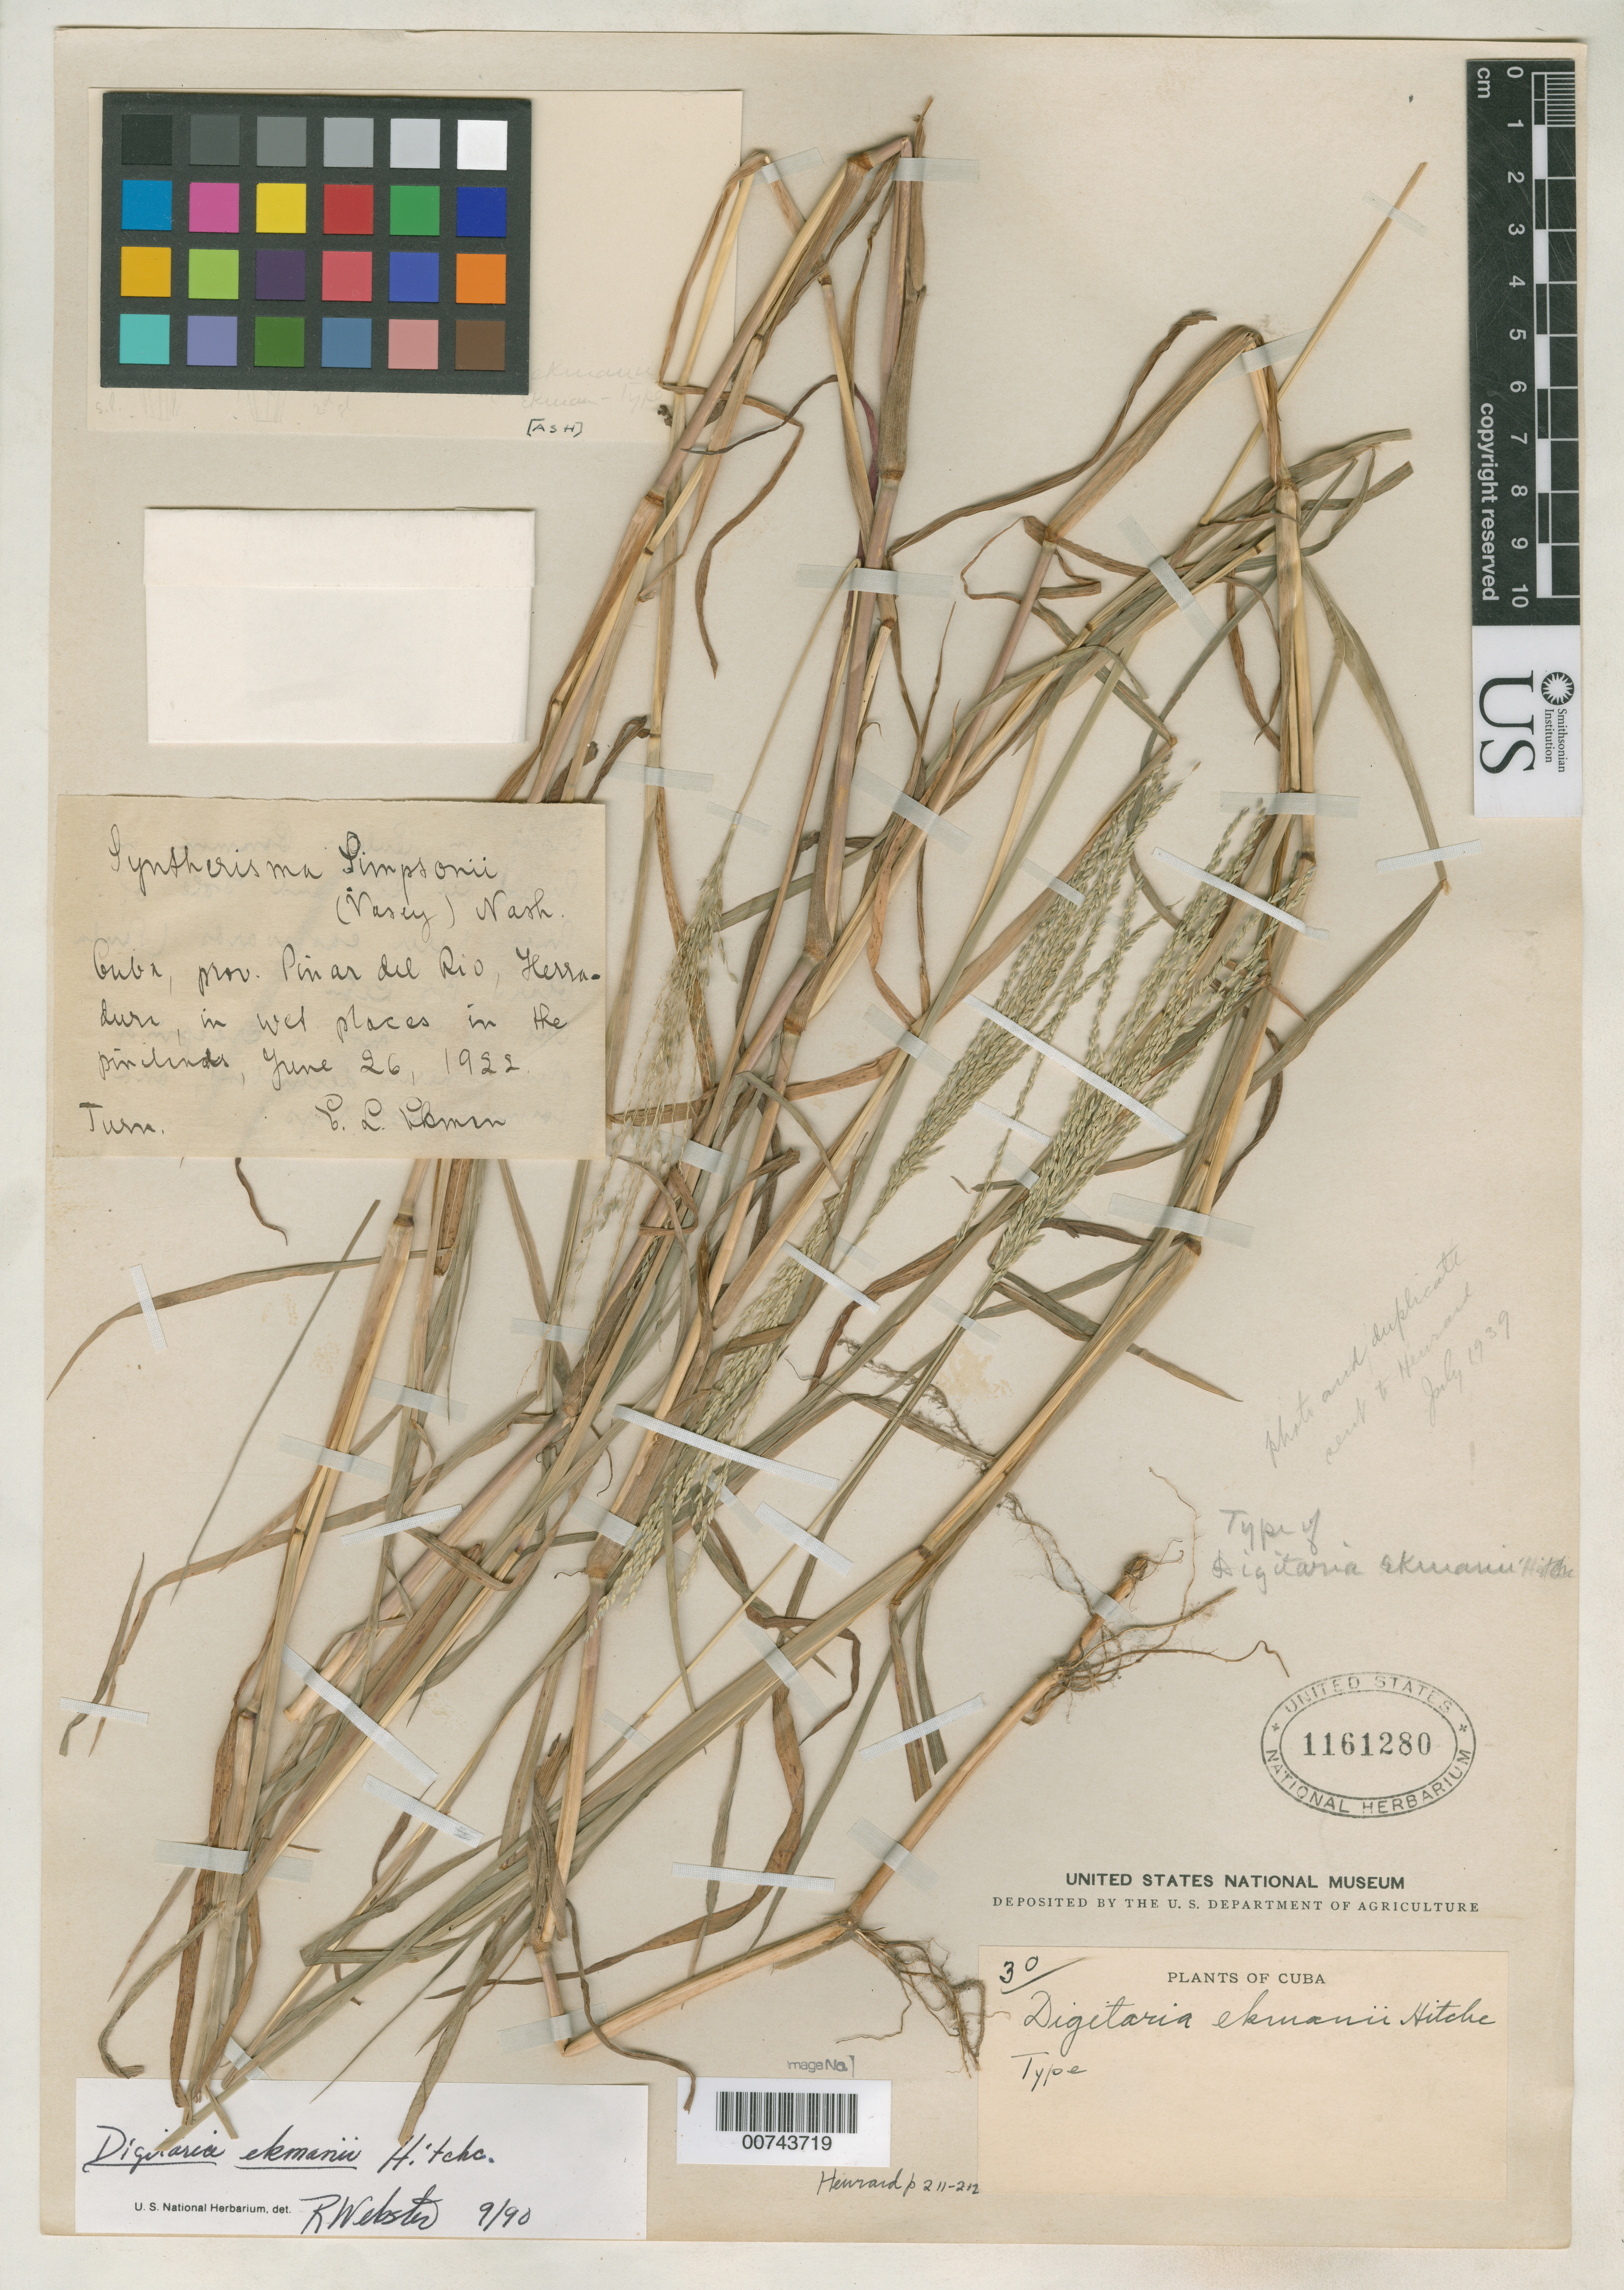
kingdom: Plantae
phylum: Tracheophyta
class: Liliopsida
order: Poales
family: Poaceae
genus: Digitaria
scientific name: Digitaria ekmanii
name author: Hitchc.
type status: Holotype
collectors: E. L. Ekman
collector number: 30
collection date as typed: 26 Jun 1922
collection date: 1922-06-26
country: Cuba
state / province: Pinar del Río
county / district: Herradura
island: Greater Antilles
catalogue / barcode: US 1161280